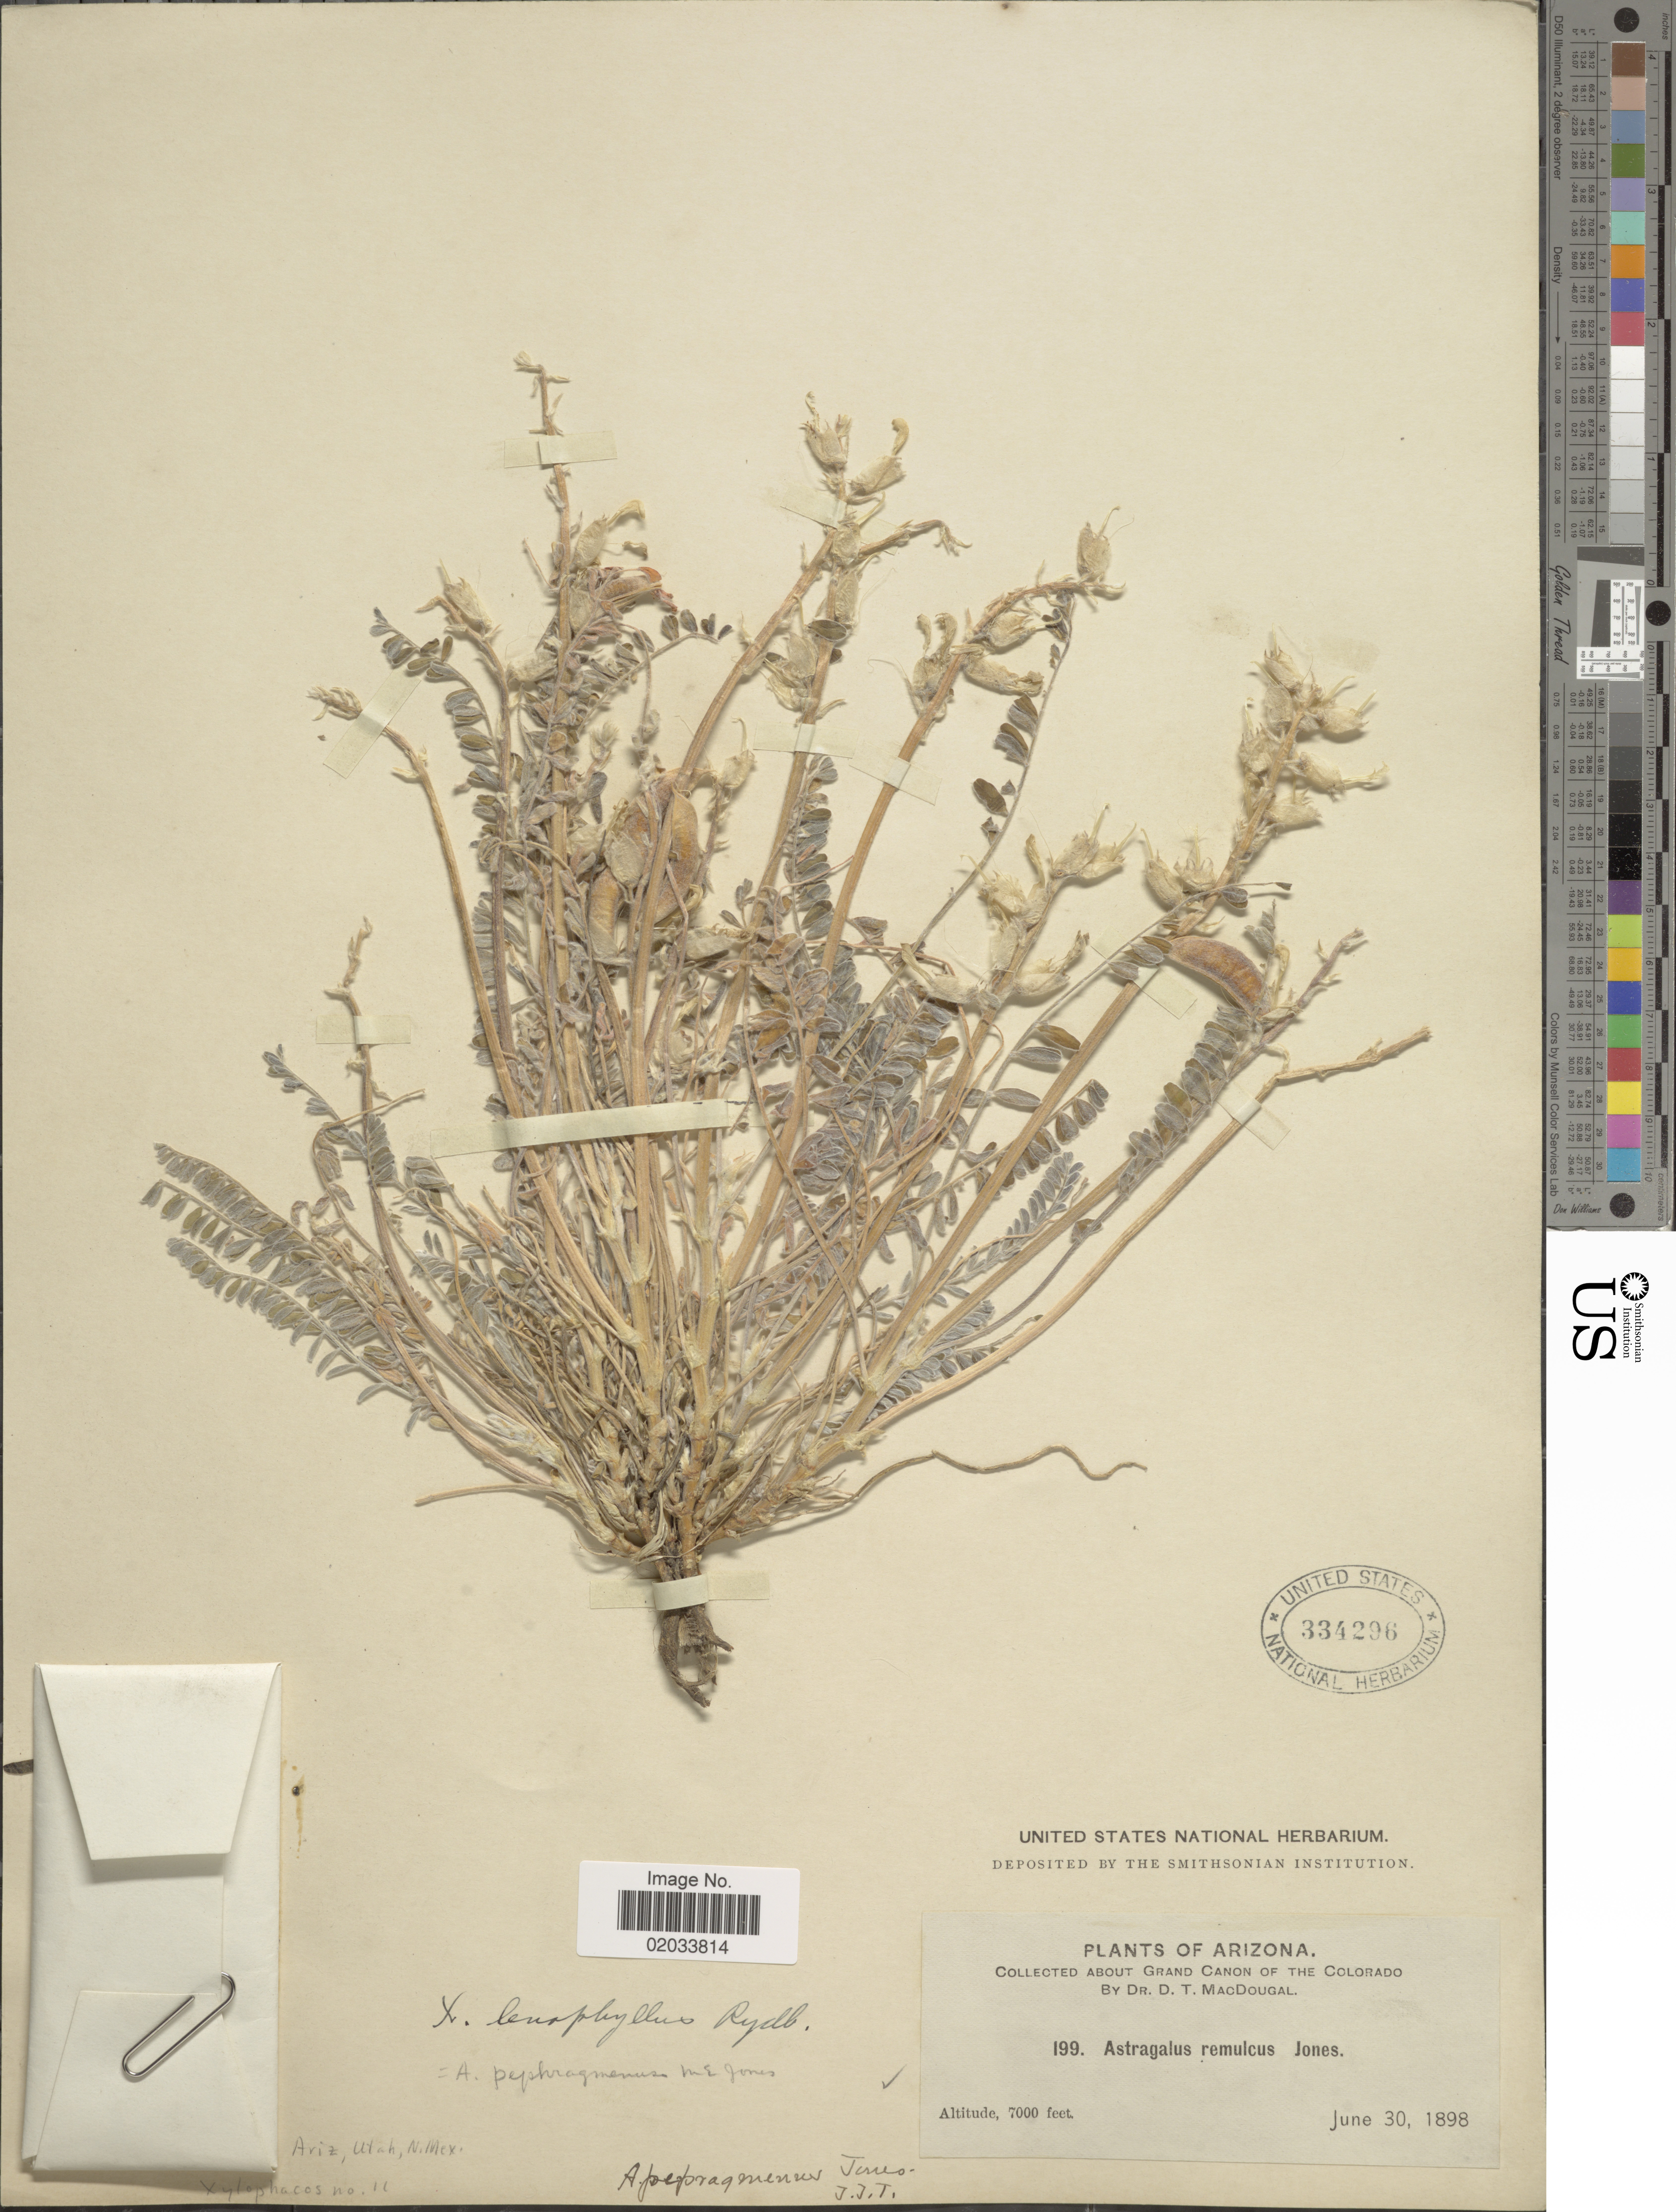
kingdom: Plantae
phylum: Tracheophyta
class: Magnoliopsida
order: Fabales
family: Fabaceae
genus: Astragalus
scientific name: Astragalus pephragmenus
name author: M.E. Jones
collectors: D. T. MacDougal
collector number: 199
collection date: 1898-06-30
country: United States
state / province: Arizona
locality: About Grand Canon of the Colorado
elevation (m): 2134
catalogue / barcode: US 334296